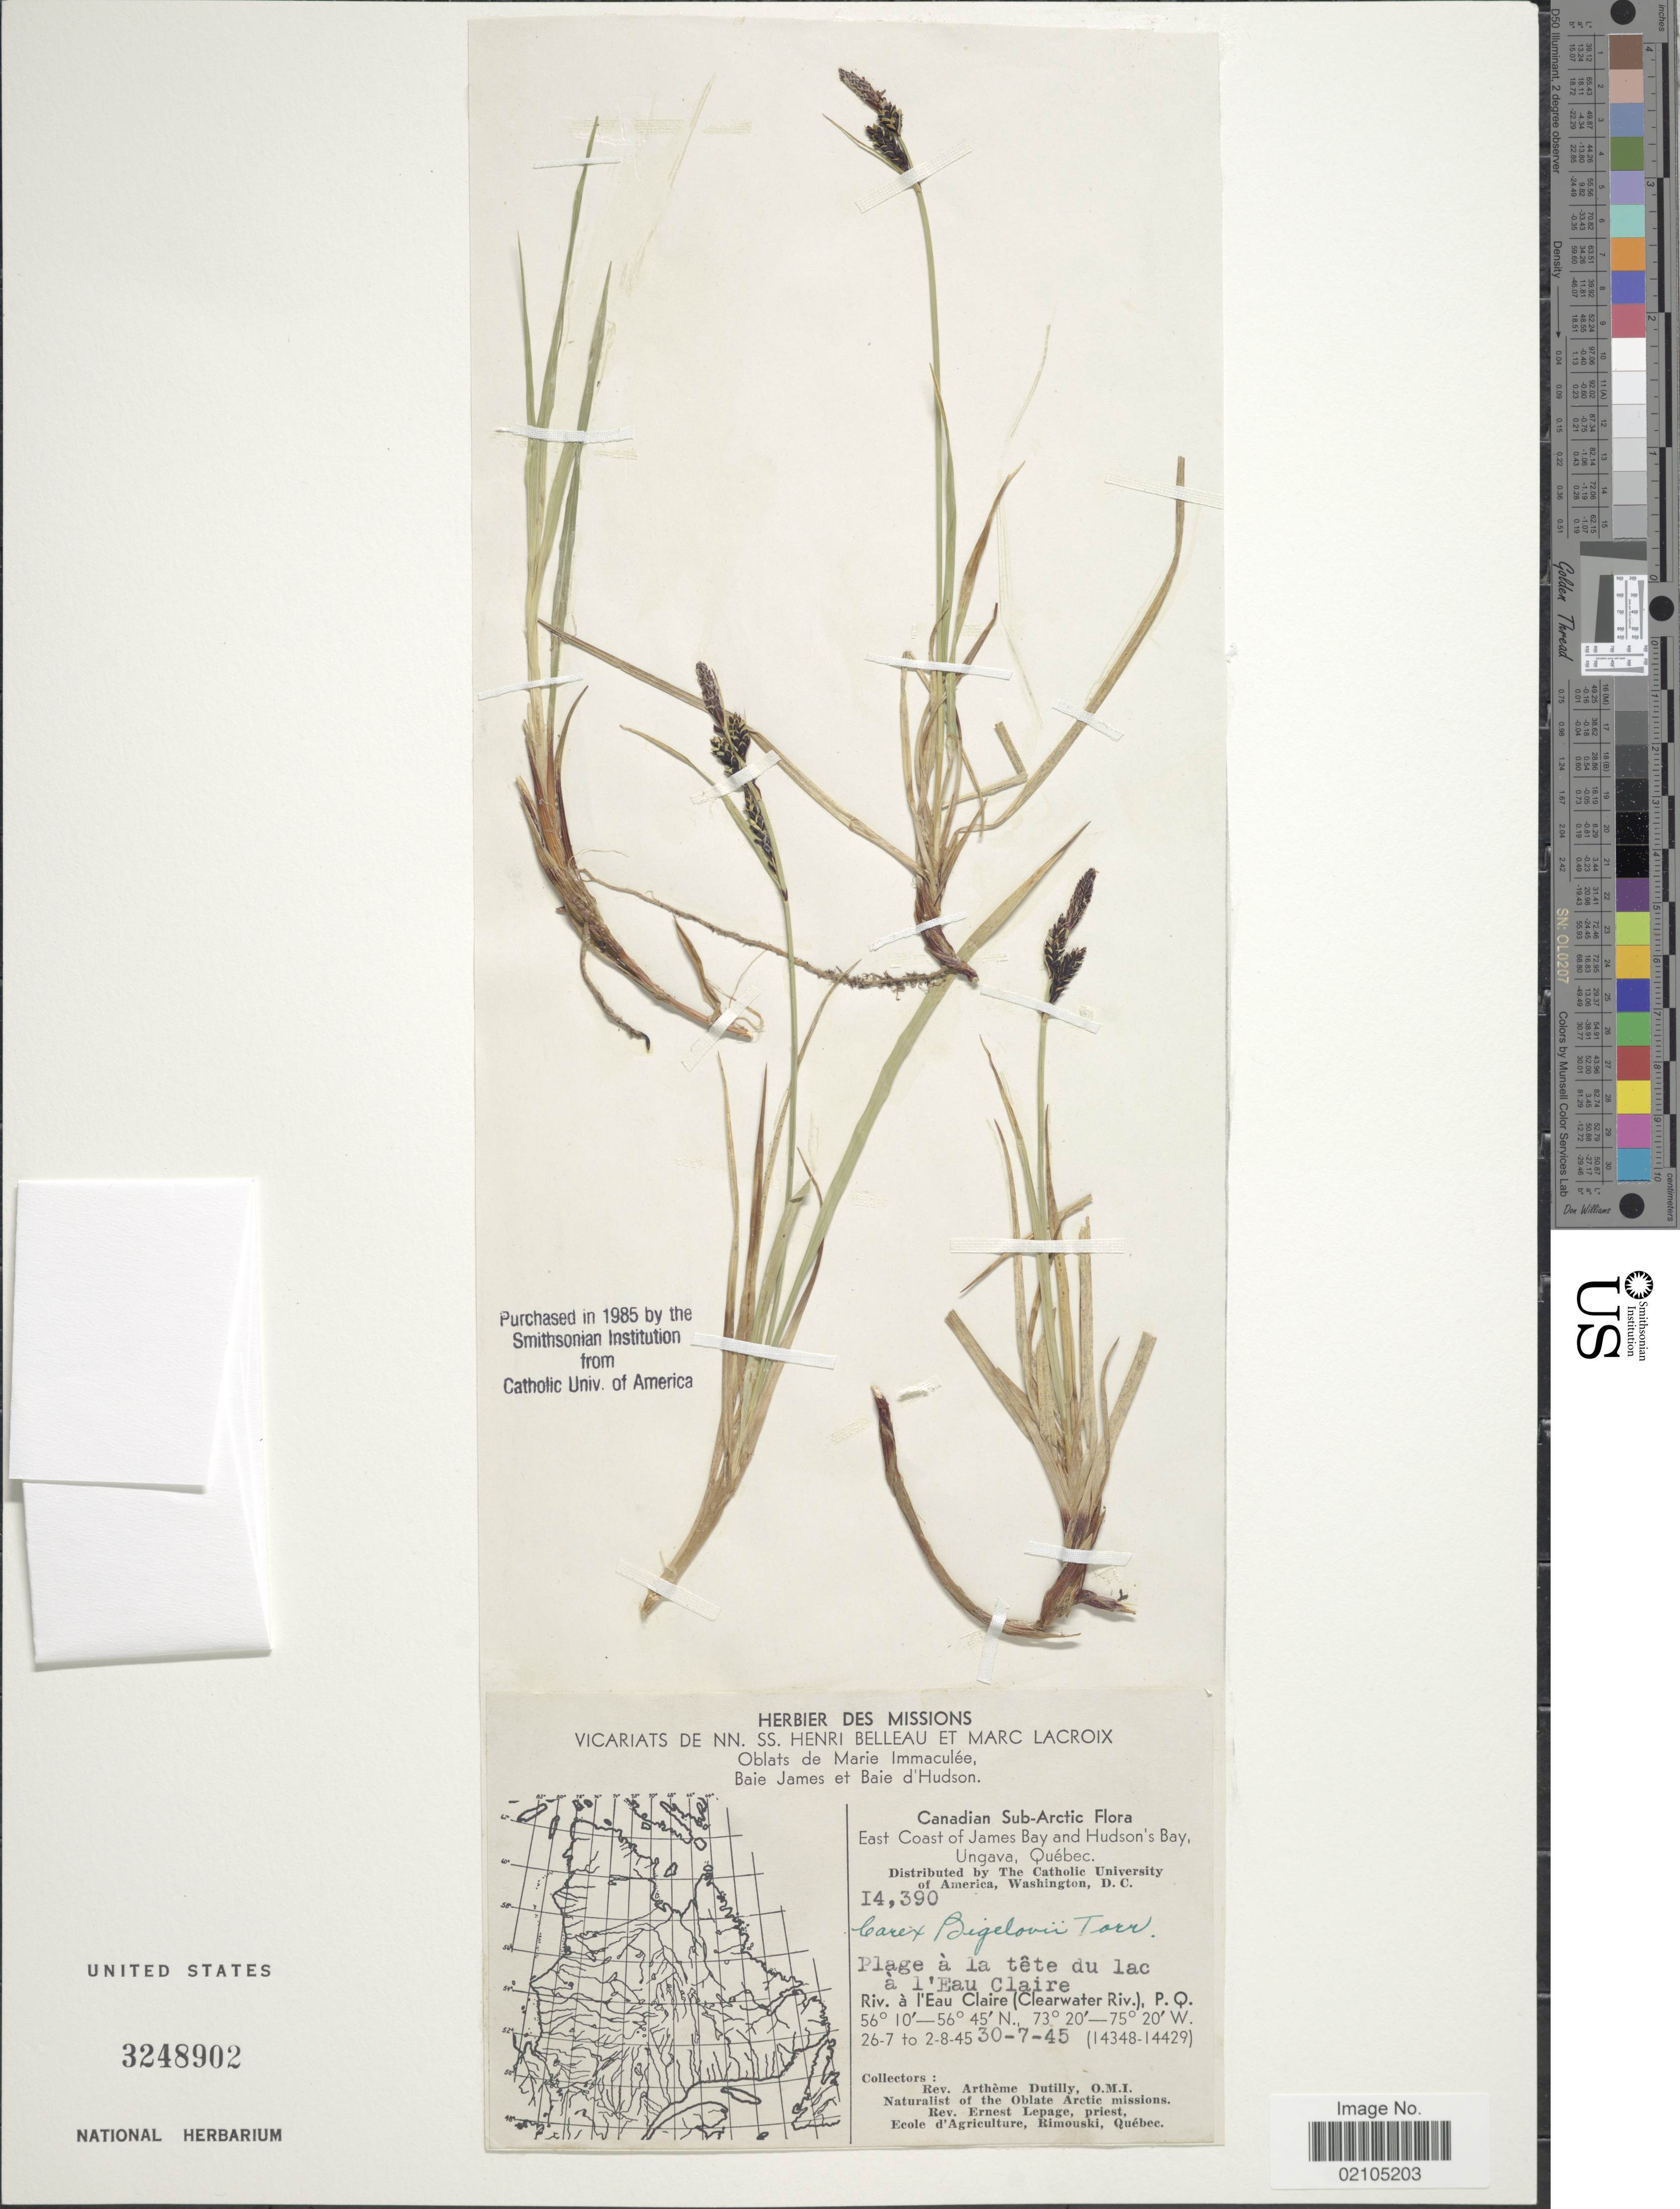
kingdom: Plantae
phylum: Tracheophyta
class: Liliopsida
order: Poales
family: Cyperaceae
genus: Carex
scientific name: Carex bigelowii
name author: Torr. ex Schwein.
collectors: A. Dutilly & E. Lepage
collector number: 14390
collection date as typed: Transcribed d/m/y: 30/7/45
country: Canada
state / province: Quebec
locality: Canadian Sub-Arctic, East coast of James Bay and Hundson's Bay, Ungava, Quebec. Plage a la tete du lac a l'Eau Claire. Riv. a l'Eau (Clearwater Riv.), P.Q.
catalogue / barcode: US 3248902